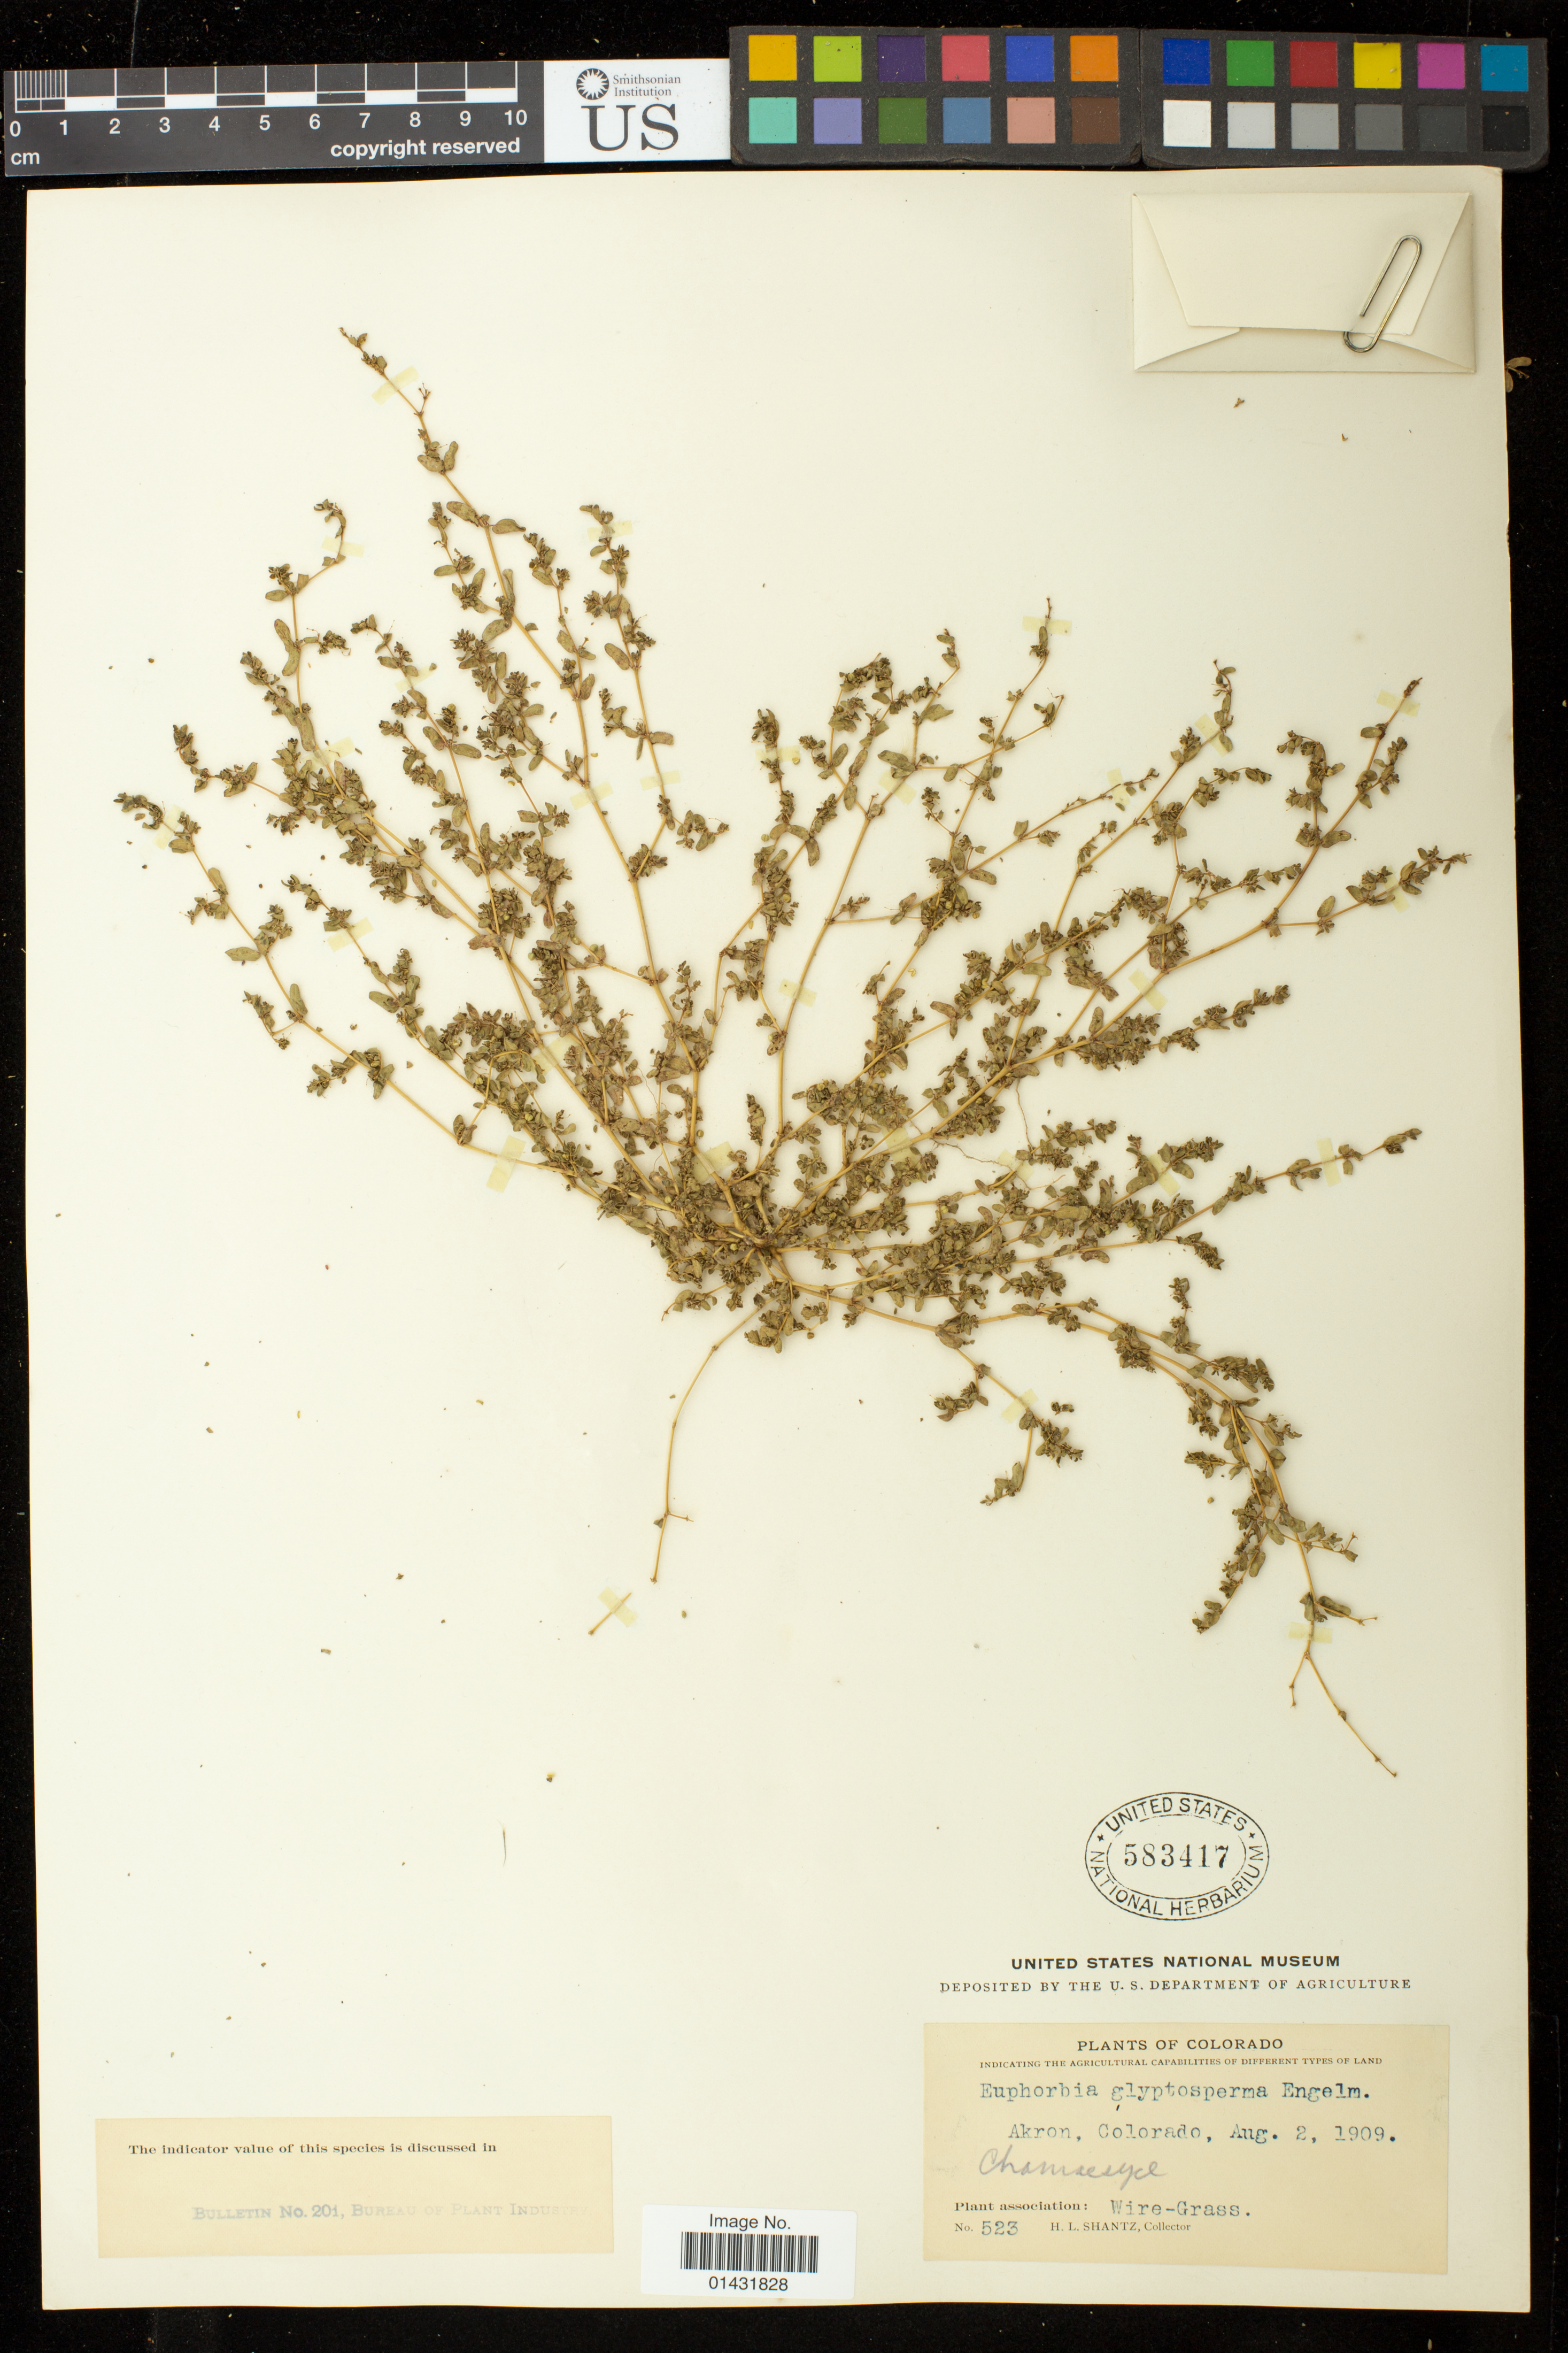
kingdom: Plantae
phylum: Tracheophyta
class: Magnoliopsida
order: Malpighiales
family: Euphorbiaceae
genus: Euphorbia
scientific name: Euphorbia glyptosperma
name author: Engelm.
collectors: H. Shantz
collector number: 523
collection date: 1909-08-02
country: United States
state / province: Colorado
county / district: Washington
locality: Akron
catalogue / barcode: US 583417